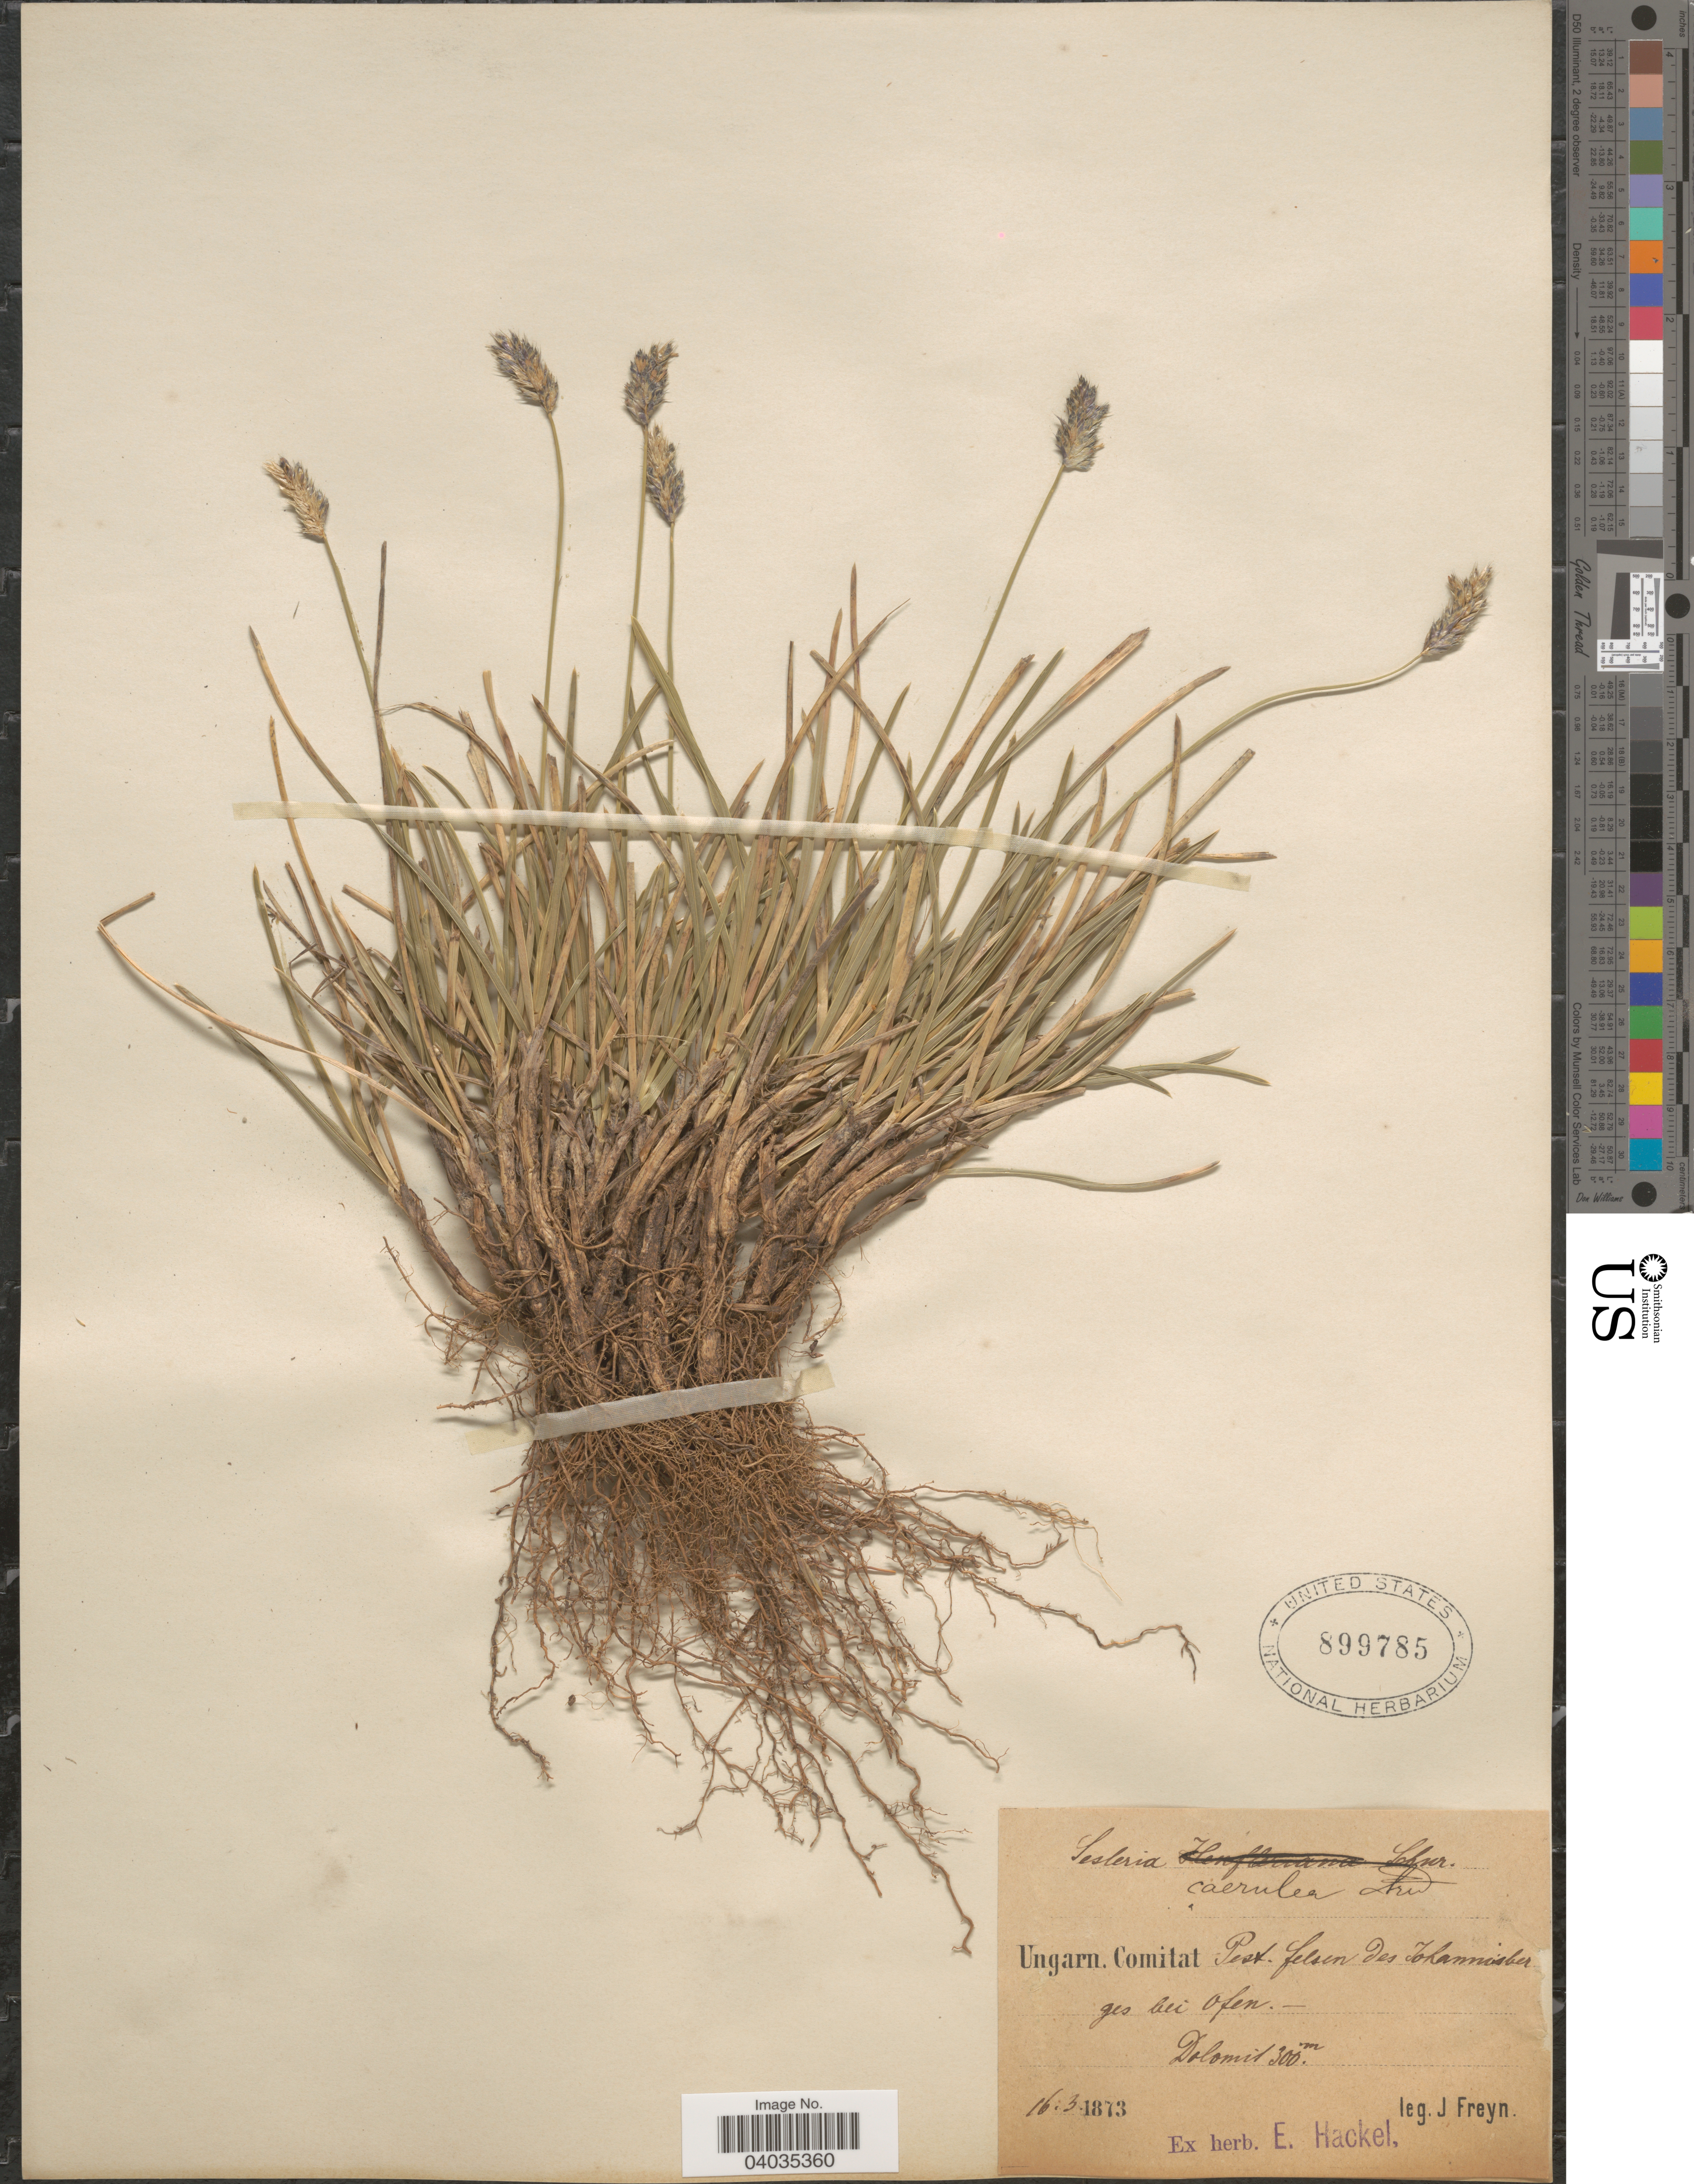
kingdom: Plantae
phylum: Tracheophyta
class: Liliopsida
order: Poales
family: Poaceae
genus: Sesleria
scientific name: Sesleria caerulea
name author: (L.) Ard.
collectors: J. Freyn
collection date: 1873-03-16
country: Hungary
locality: Ungarn. Comitat Pest. felsen des Johannisberges bei Ofen. Dolomit.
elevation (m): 300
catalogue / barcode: US 899785